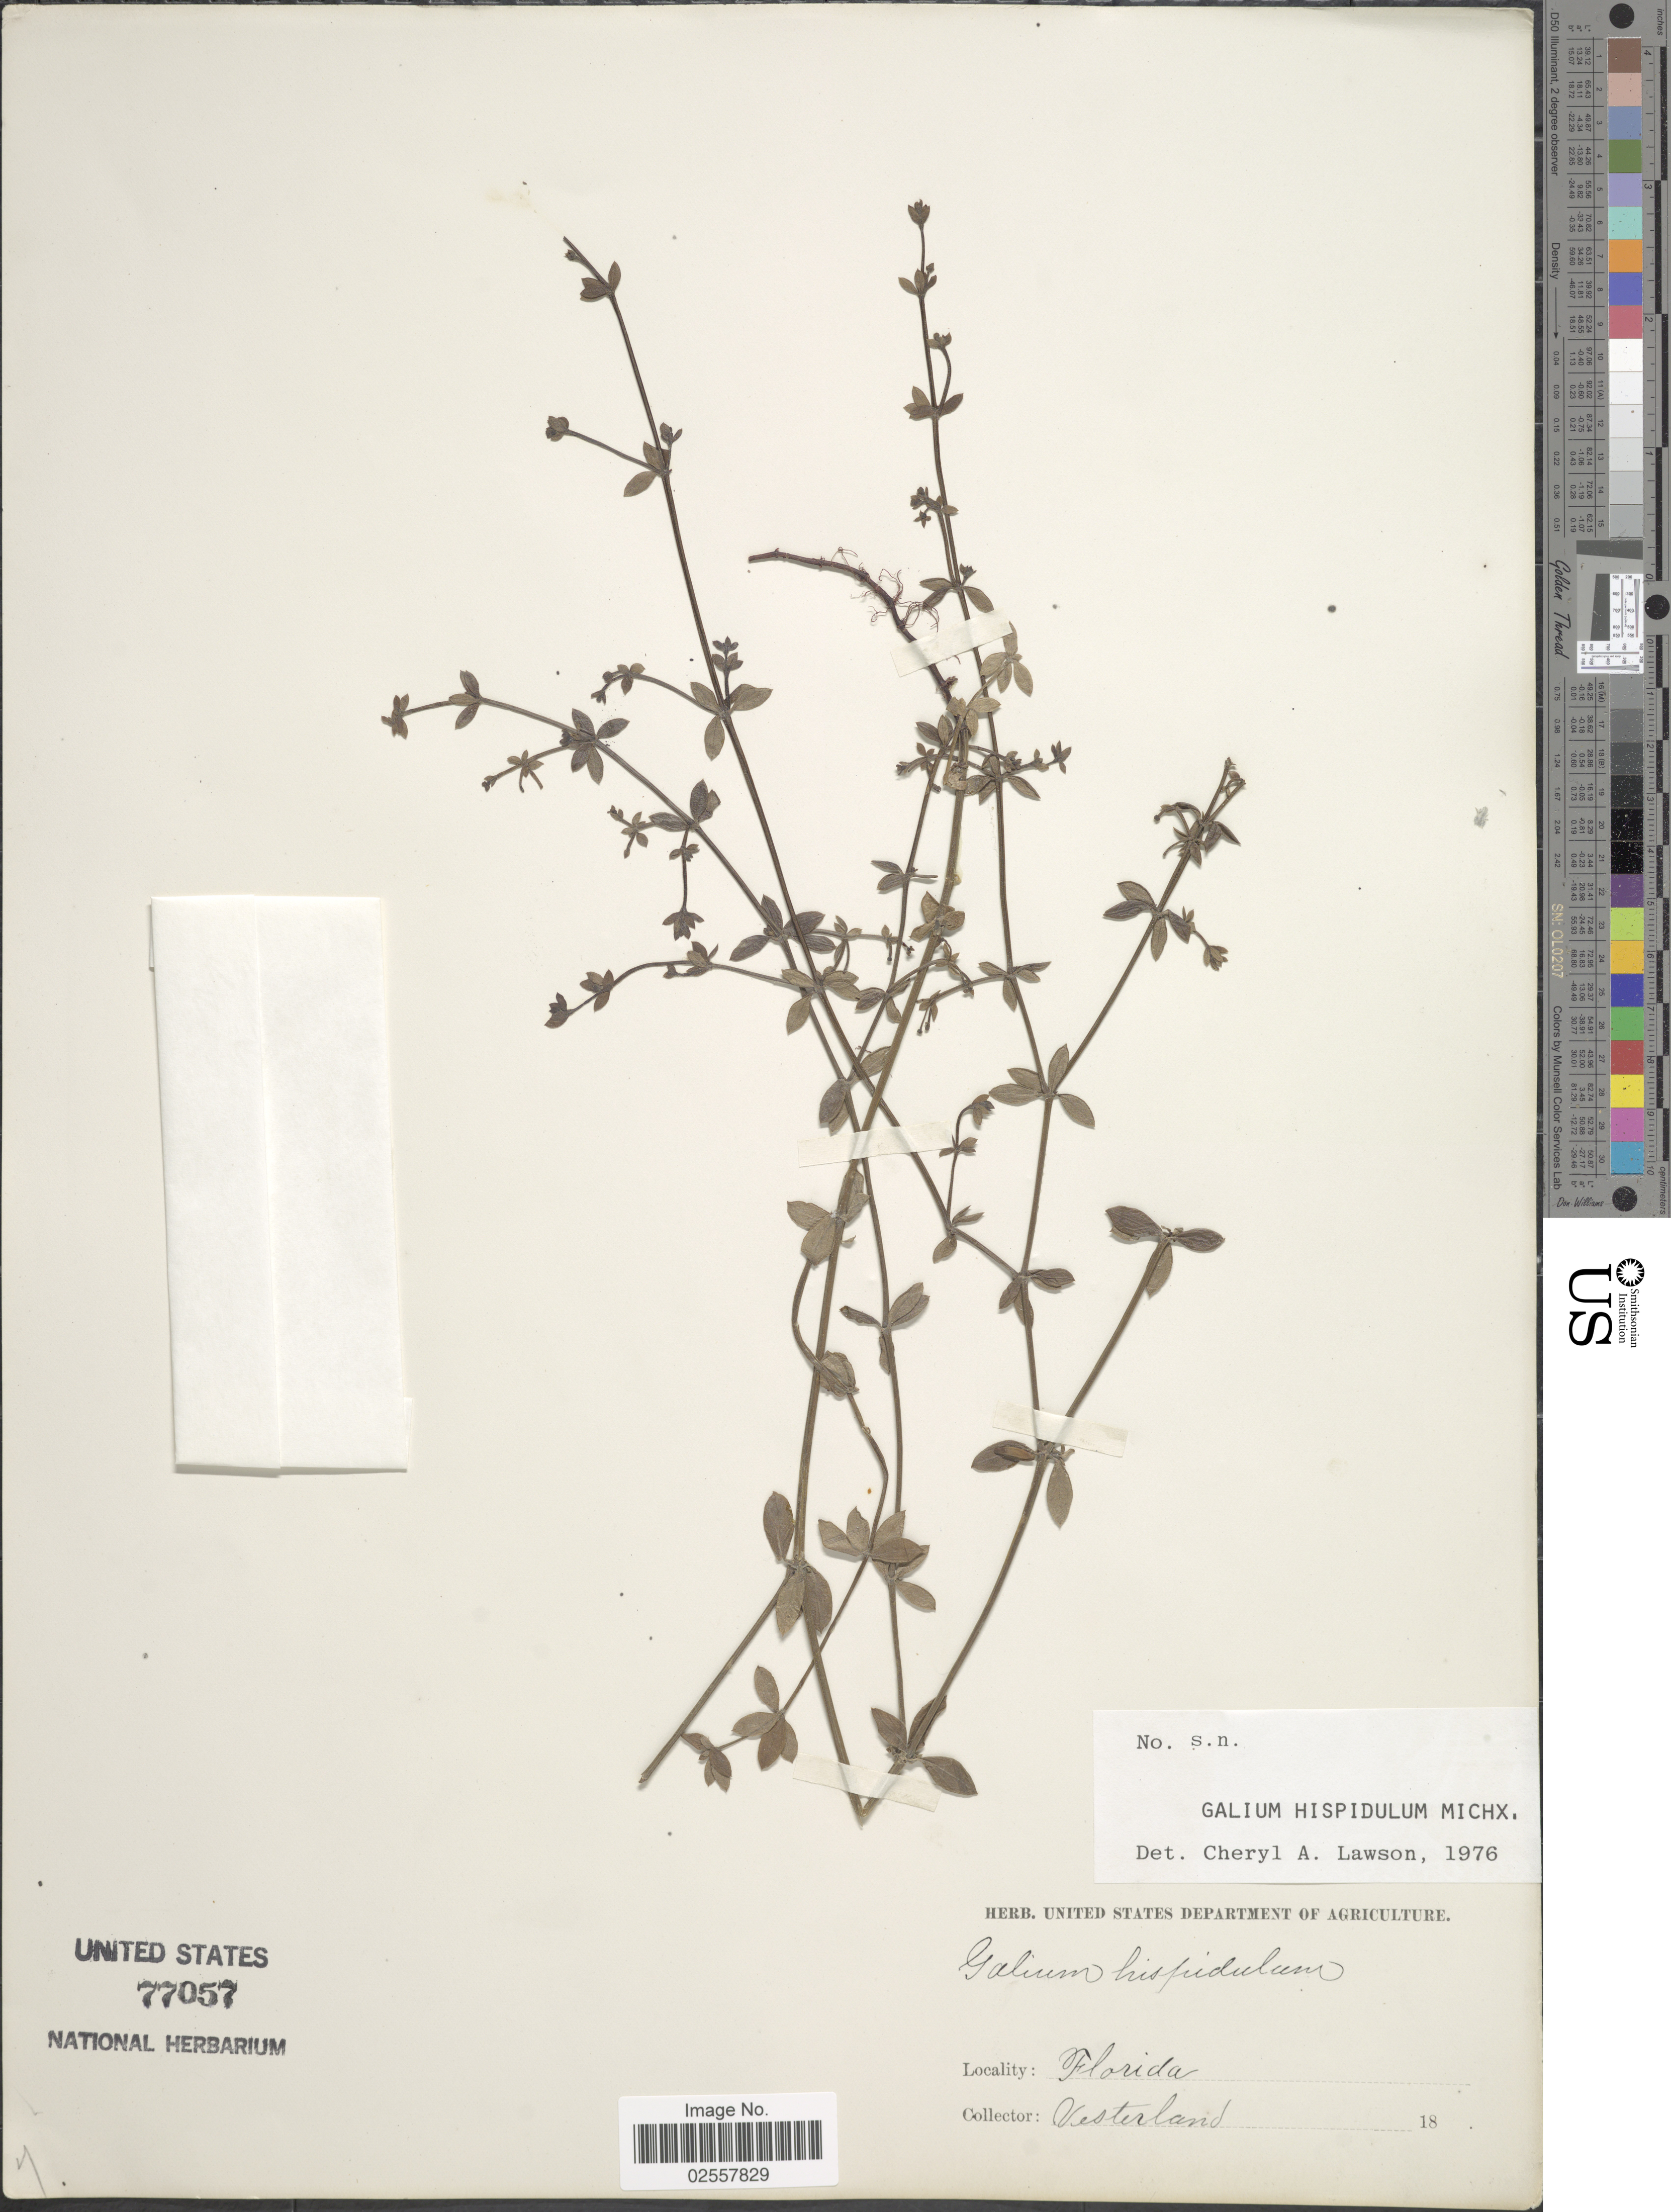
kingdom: Plantae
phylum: Tracheophyta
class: Magnoliopsida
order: Gentianales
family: Rubiaceae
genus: Galium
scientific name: Galium hispidulum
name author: Michx.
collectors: O. Vesterland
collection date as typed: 18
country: United States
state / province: Florida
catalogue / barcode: US 77057